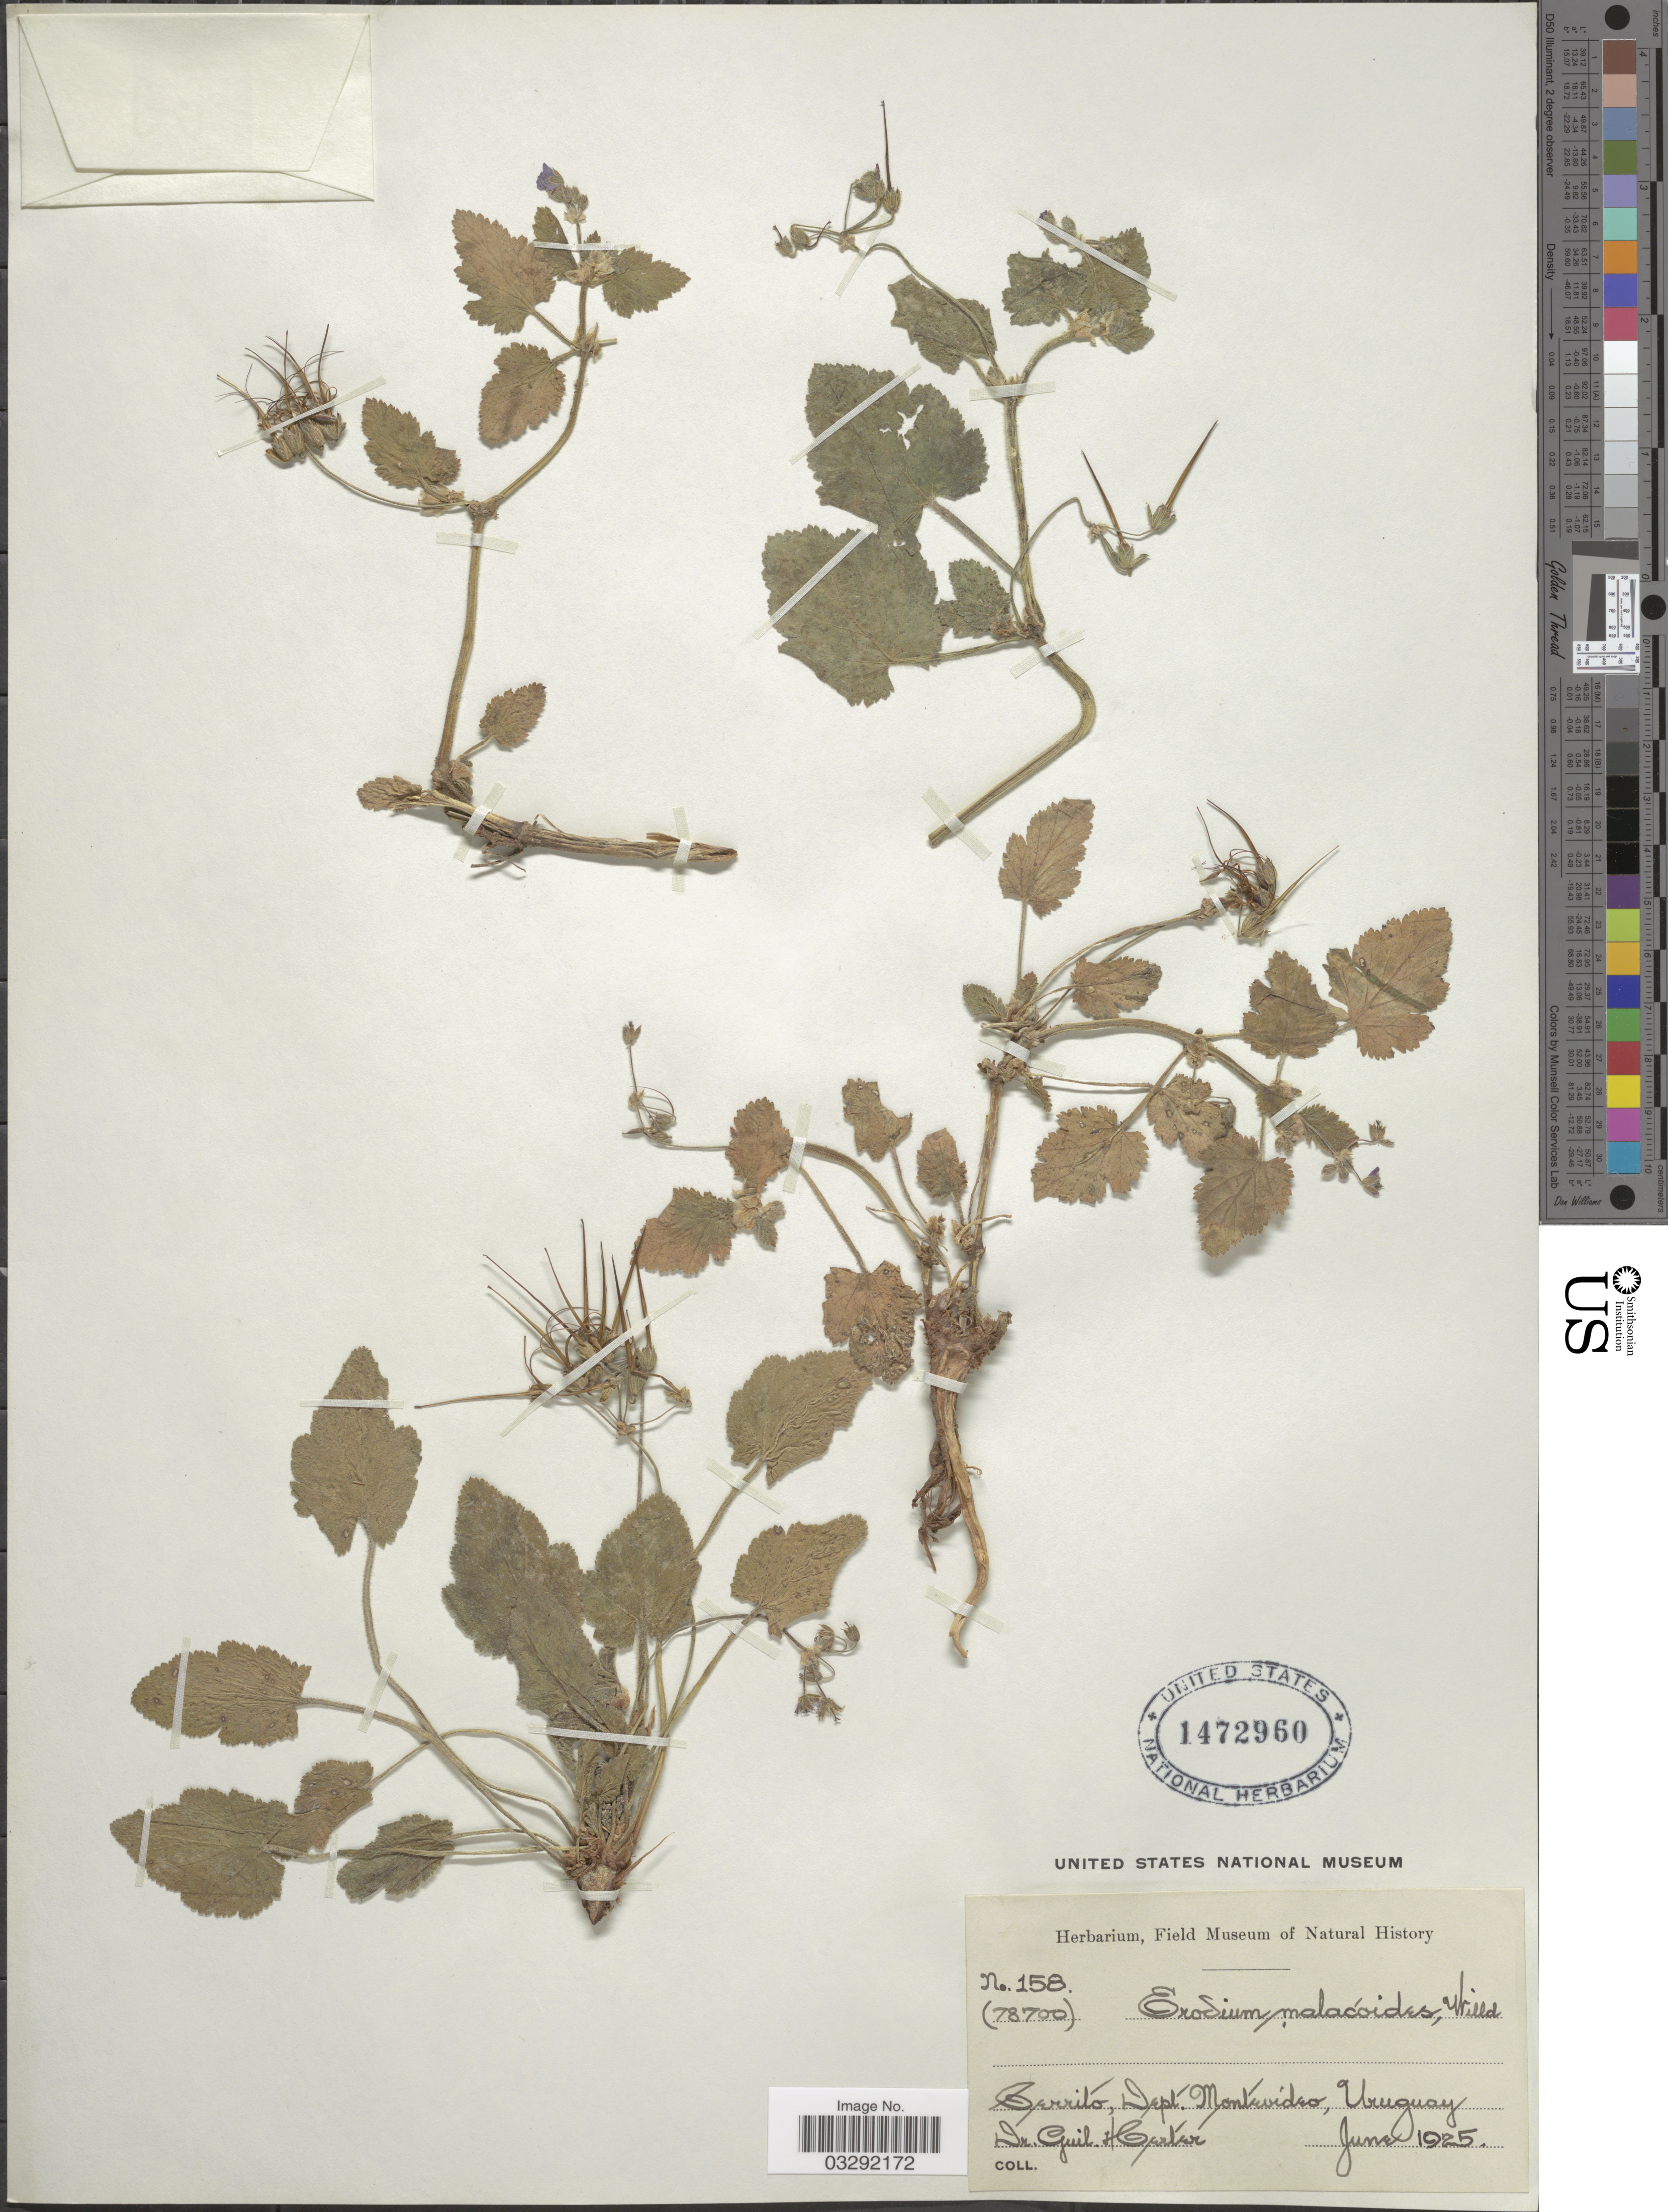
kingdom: Plantae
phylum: Tracheophyta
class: Magnoliopsida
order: Geraniales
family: Geraniaceae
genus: Erodium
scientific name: Erodium malacoides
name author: (L.) L'Hér.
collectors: G. Herter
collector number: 158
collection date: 1925-06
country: Uruguay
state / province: Montevideo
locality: Cerrito, Dept. Montevideo.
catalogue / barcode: US 1472960